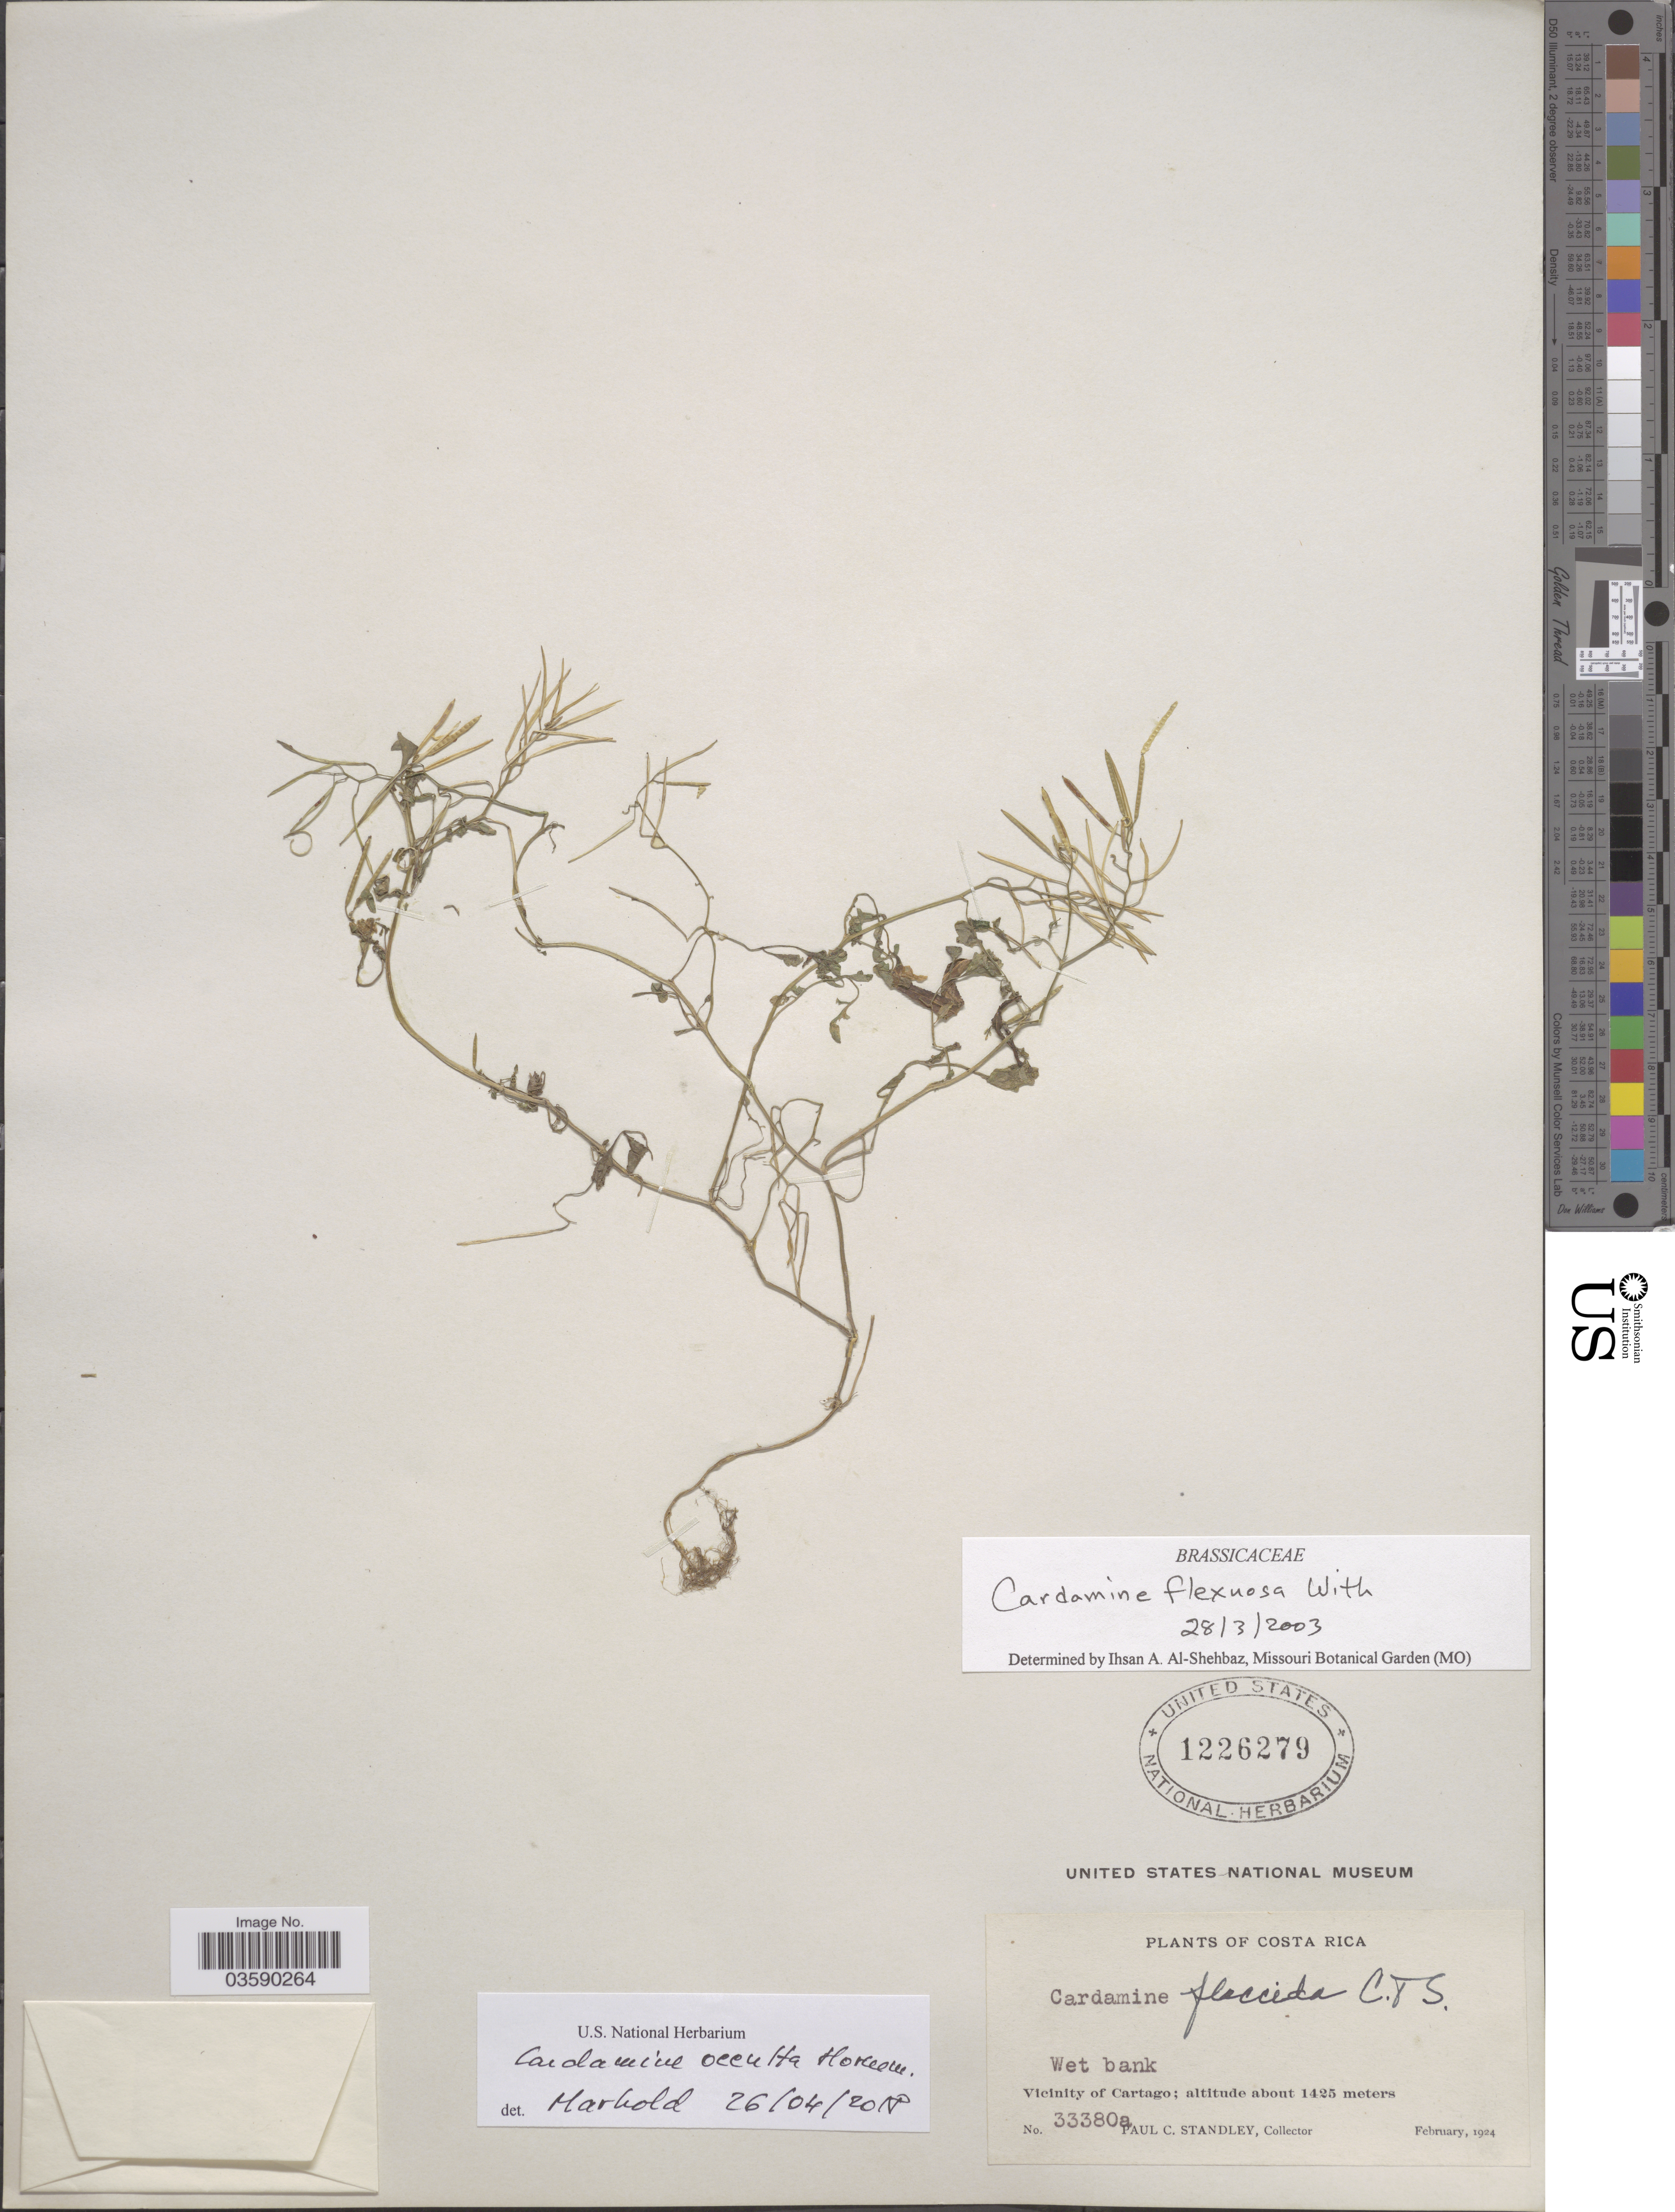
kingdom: Plantae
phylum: Tracheophyta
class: Magnoliopsida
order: Brassicales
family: Brassicaceae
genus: Cardamine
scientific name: Cardamine occulta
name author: Hornem.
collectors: P. C. Standley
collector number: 33380a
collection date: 1924-02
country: Costa Rica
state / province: Cartago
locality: Wet bank. Vicinity of Cartago.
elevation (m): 1425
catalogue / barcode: US 1226279